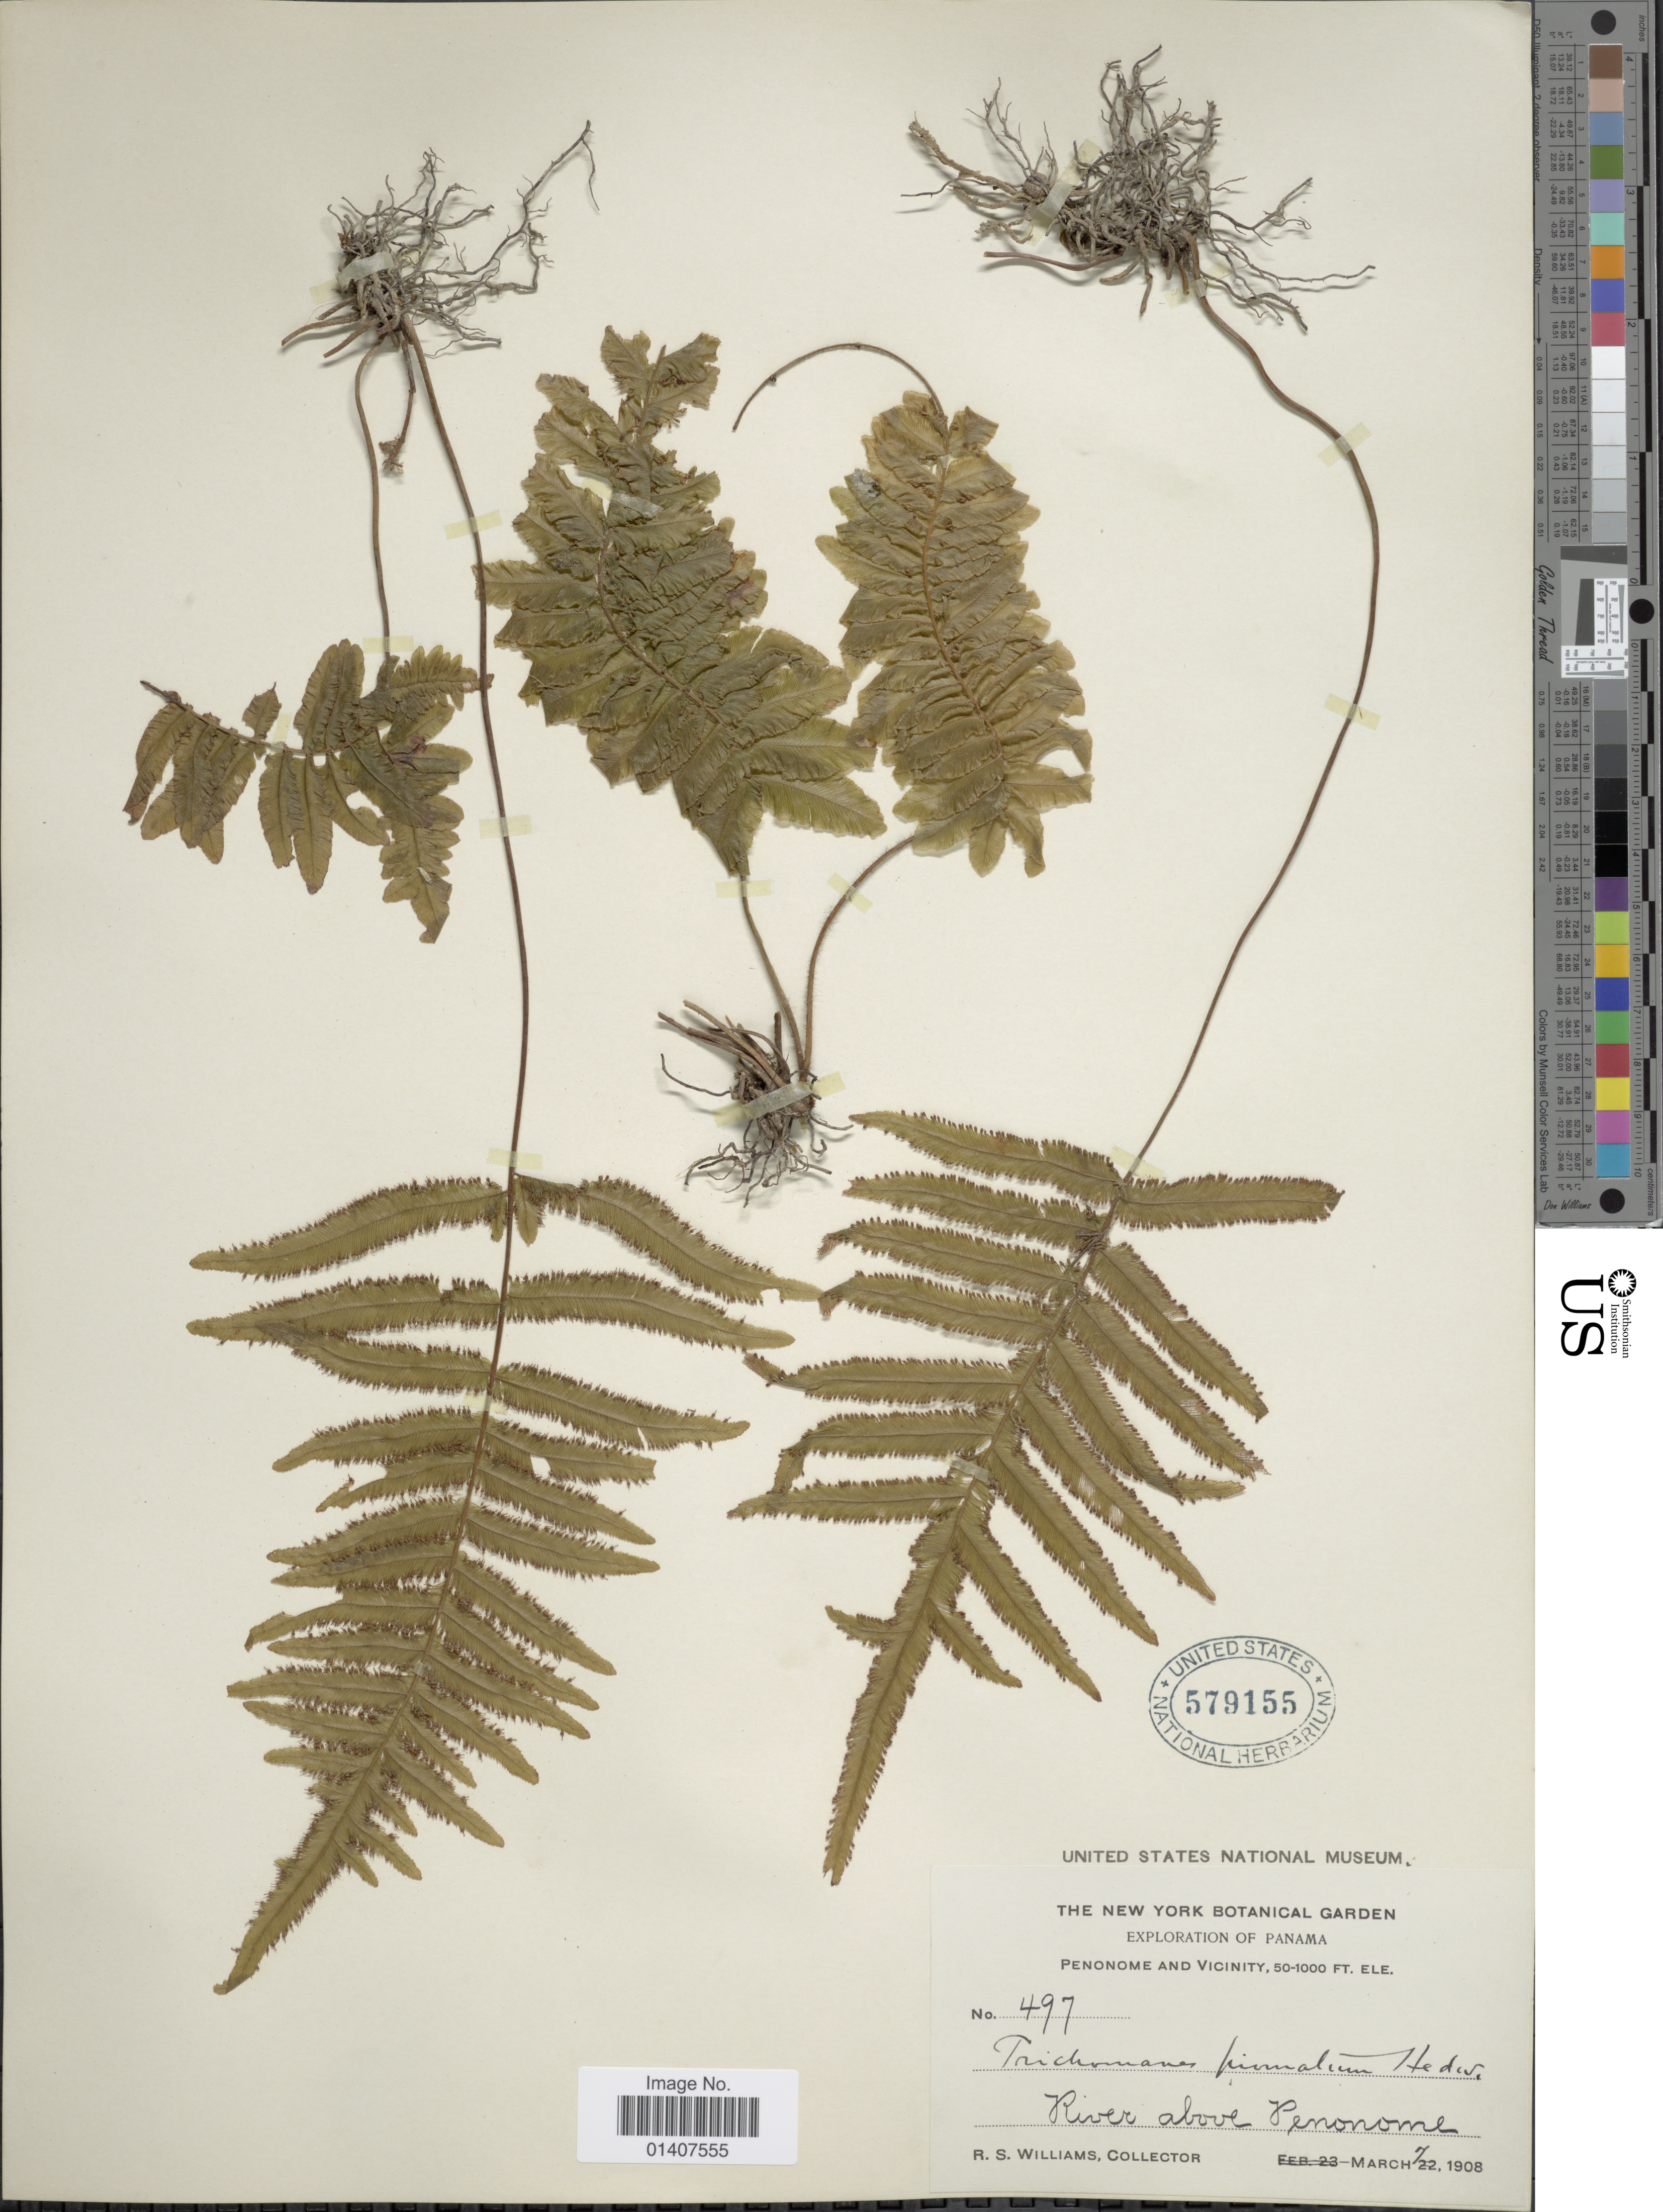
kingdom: Plantae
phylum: Tracheophyta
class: Polypodiopsida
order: Hymenophyllales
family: Hymenophyllaceae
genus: Trichomanes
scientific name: Trichomanes pinnatum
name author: Hedw.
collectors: R. S. Williams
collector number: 497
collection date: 1908-03-07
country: Panama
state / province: Panamá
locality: Penonome and Vicinity, river above Penonome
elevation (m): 15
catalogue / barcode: US 579155